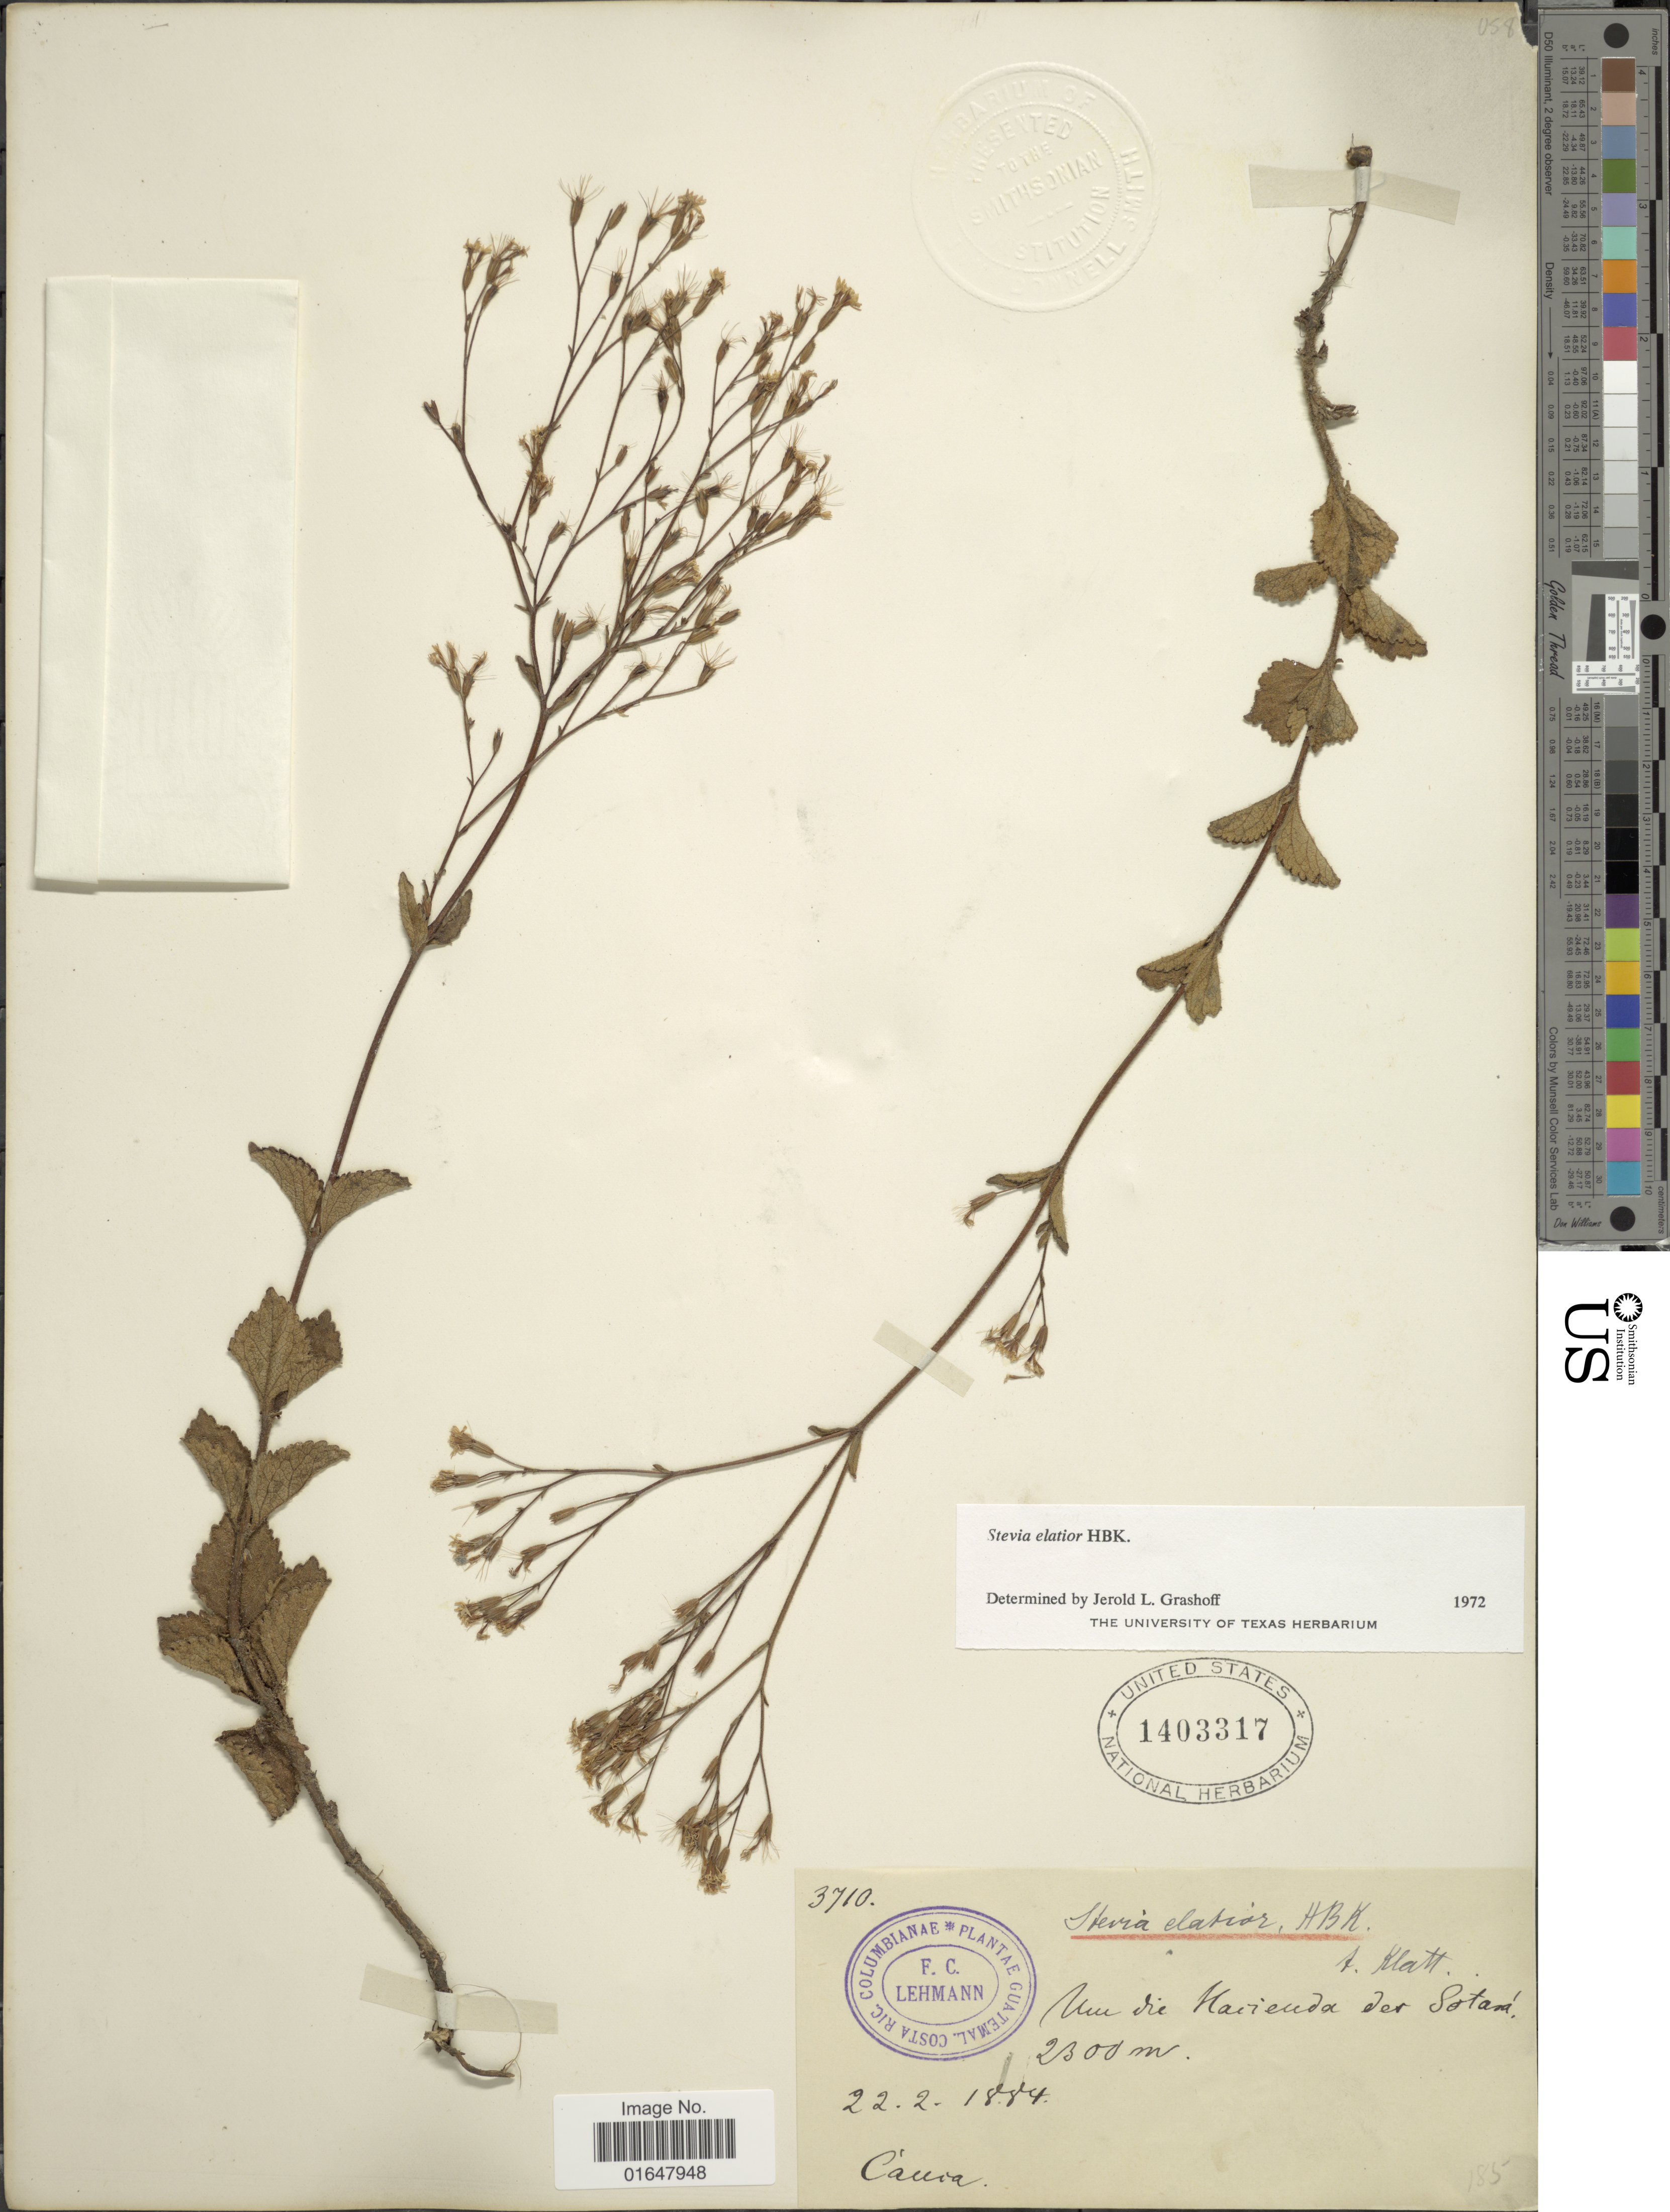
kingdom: Plantae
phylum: Tracheophyta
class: Magnoliopsida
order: Asterales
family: Asteraceae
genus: Stevia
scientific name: Stevia elatior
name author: Kunth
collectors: F. Lehman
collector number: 3710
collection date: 1884-02-22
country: Colombia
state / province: Cauca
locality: Um die Hacienda der Sotara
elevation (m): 2300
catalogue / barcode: US 1403317